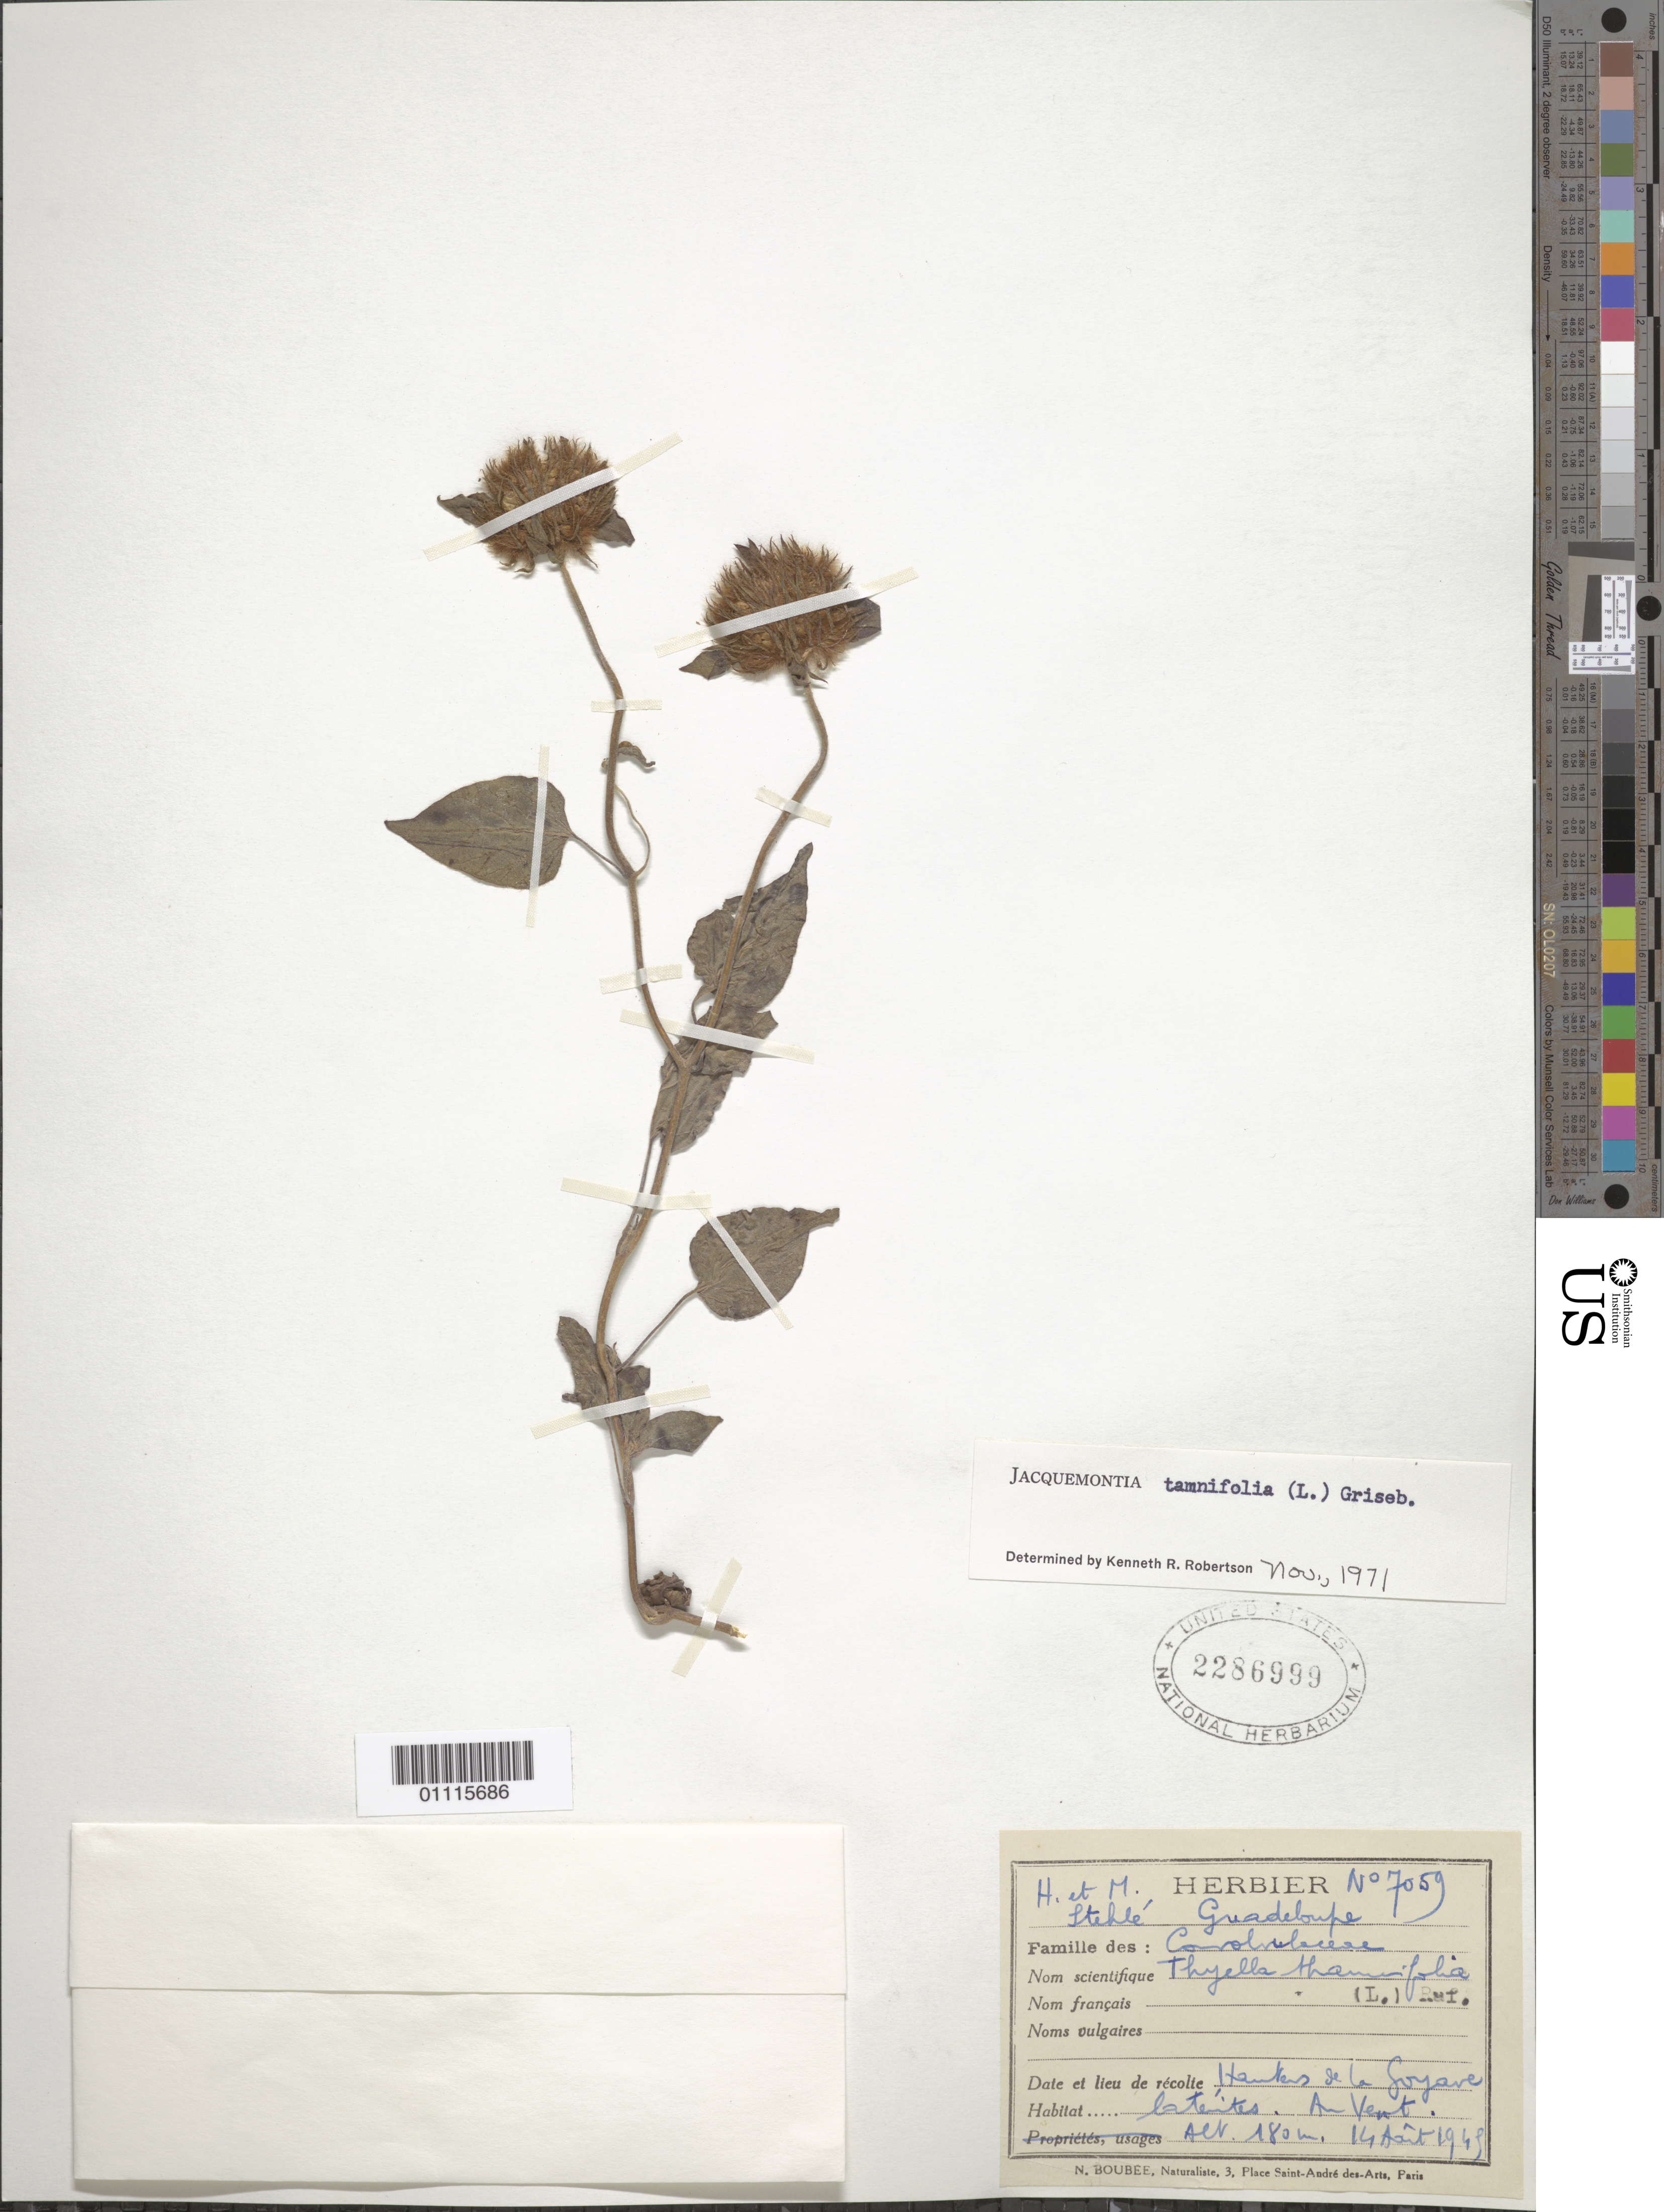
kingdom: Plantae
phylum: Tracheophyta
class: Magnoliopsida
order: Solanales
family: Convolvulaceae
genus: Jacquemontia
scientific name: Jacquemontia tamnifolia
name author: (L.) Griseb.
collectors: H. Stehlé & M. Stehlé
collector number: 7059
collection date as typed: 14 Aug 1948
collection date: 1948-08-14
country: Guadeloupe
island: Basse Terre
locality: Hautes de la Goyave. Laterites. Au Veut.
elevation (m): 180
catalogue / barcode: US 2286999